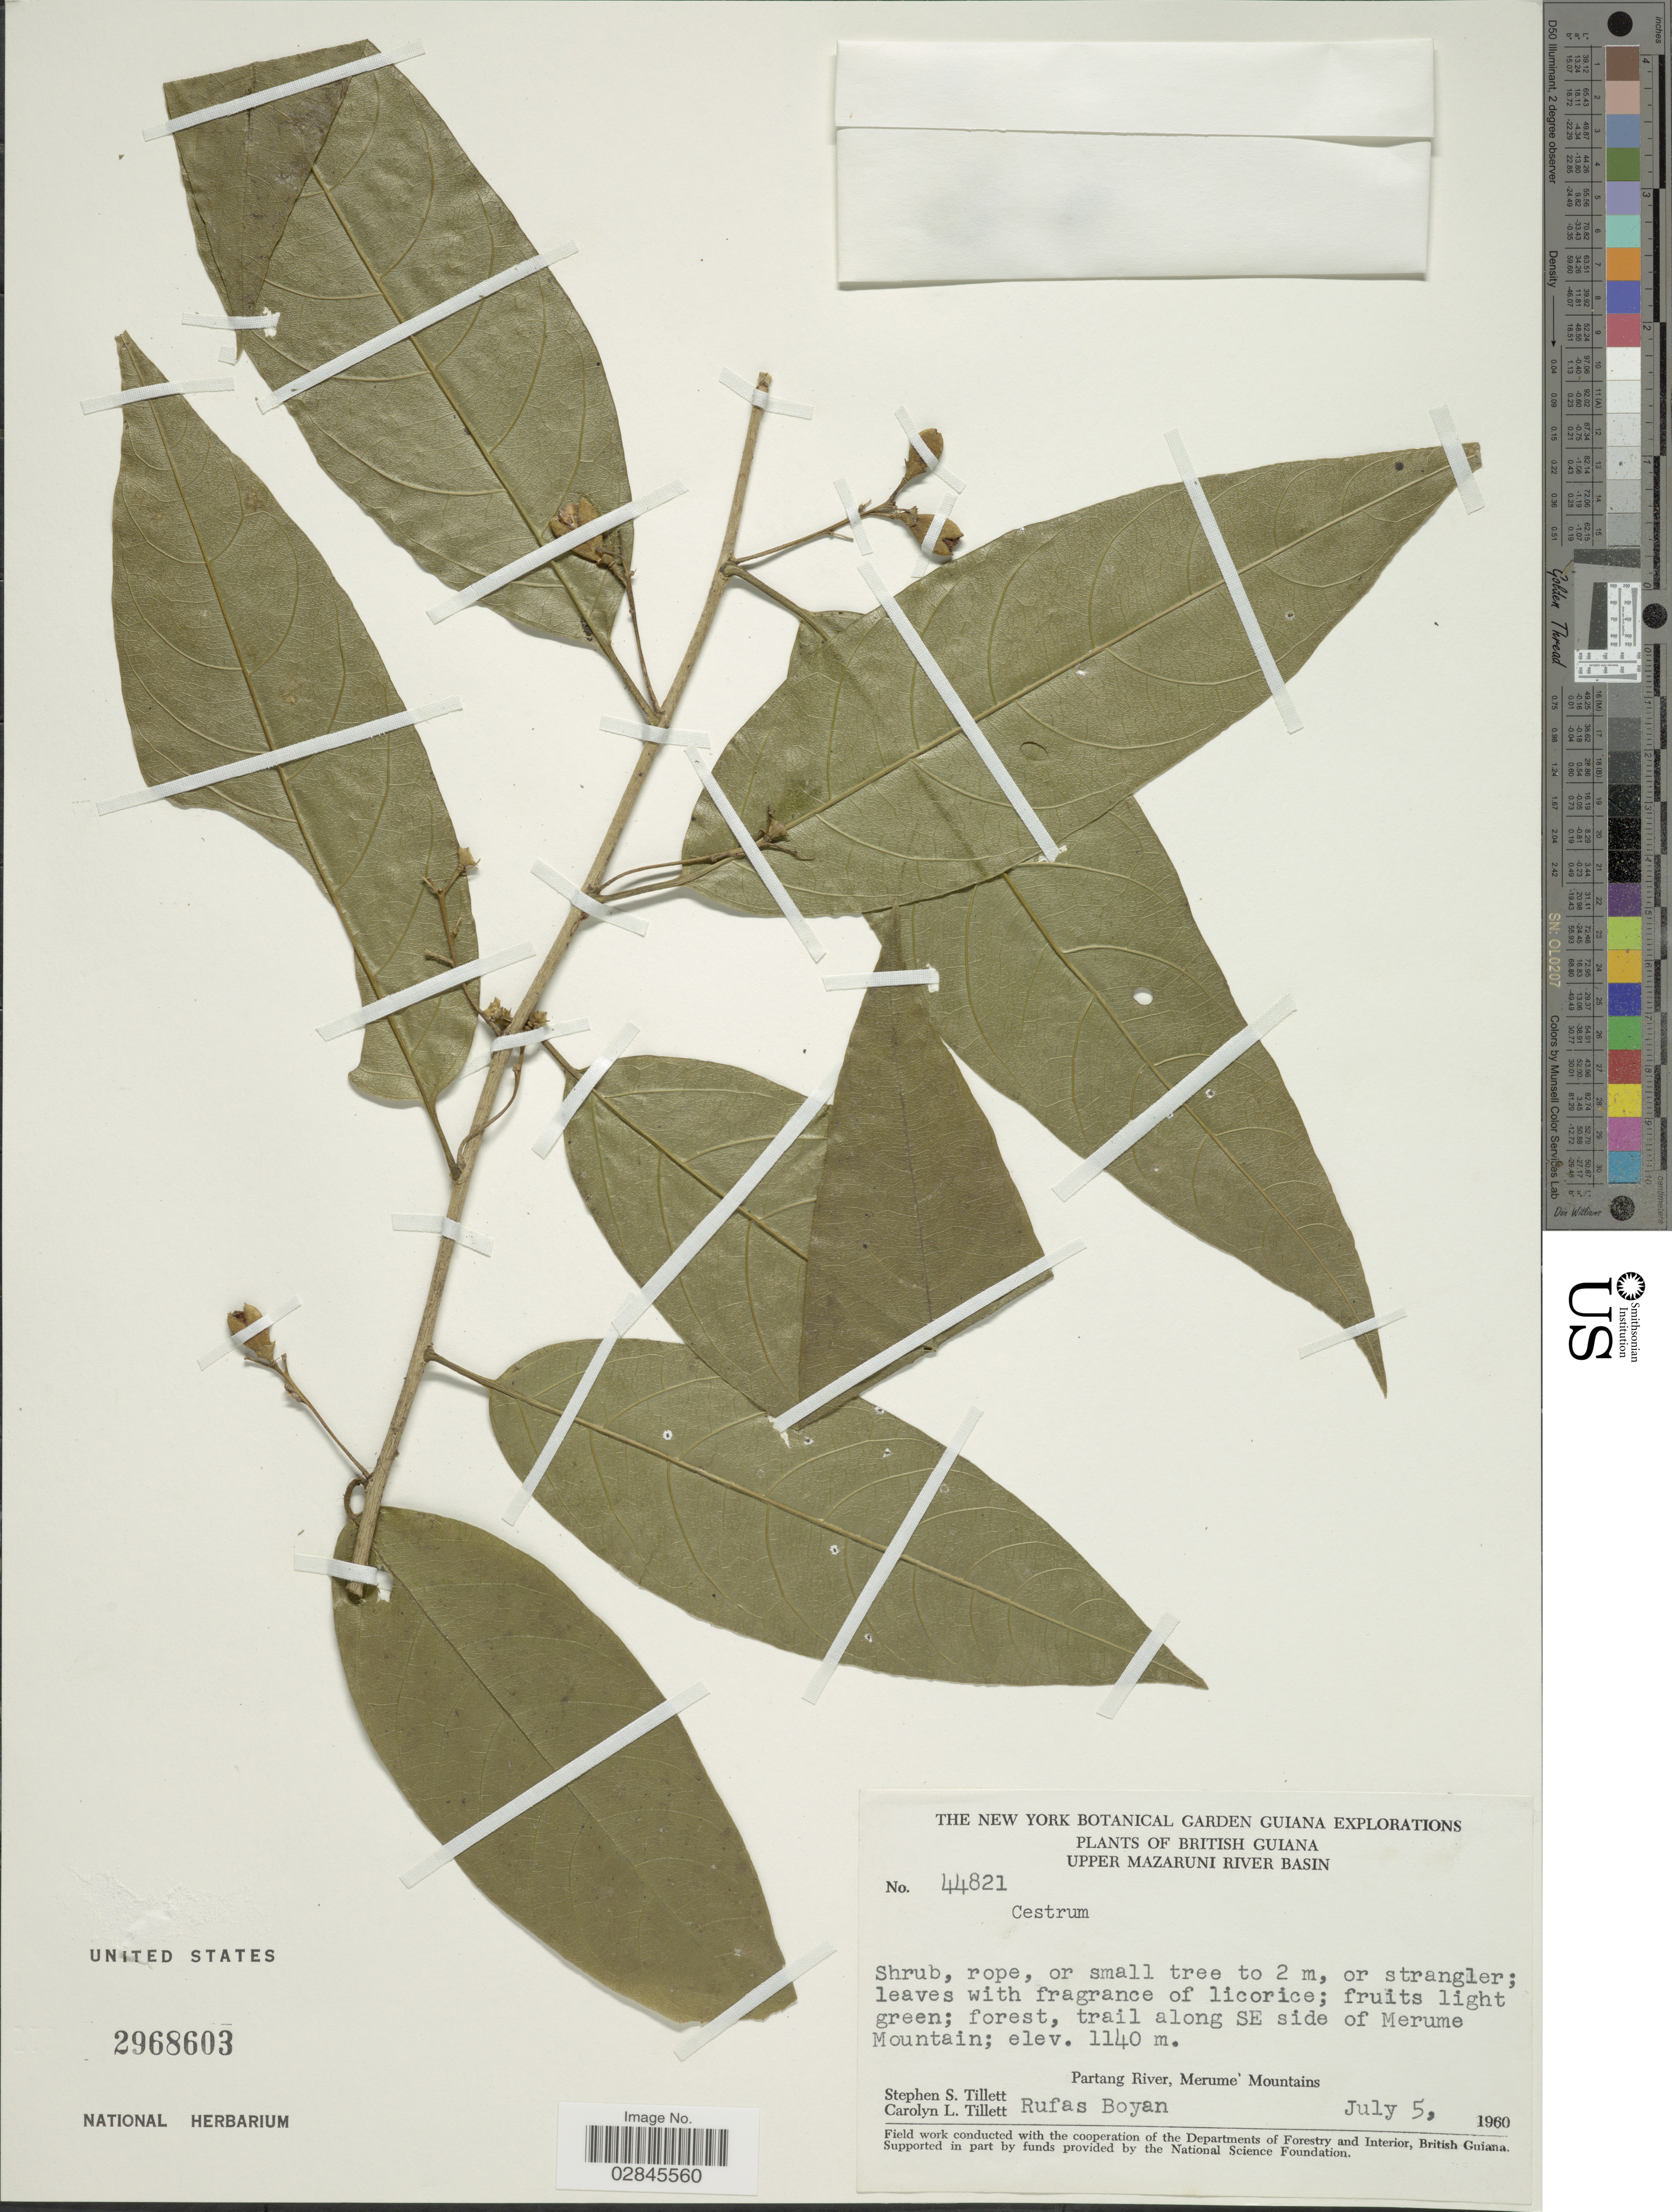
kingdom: Plantae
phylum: Tracheophyta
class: Magnoliopsida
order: Solanales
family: Solanaceae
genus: Cestrum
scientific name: Cestrum sp.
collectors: S. S. Tillett, C. L. Tillett & R. Boyan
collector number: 44821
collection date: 1960-07-05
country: Guyana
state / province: Cuyuni-Mazaruni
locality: British Guiana. Upper Mazaruni Basin. Trail along SE side of Merume Mountain. Partang River, Merume' Mountains.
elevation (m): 1140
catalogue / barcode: US 2968603